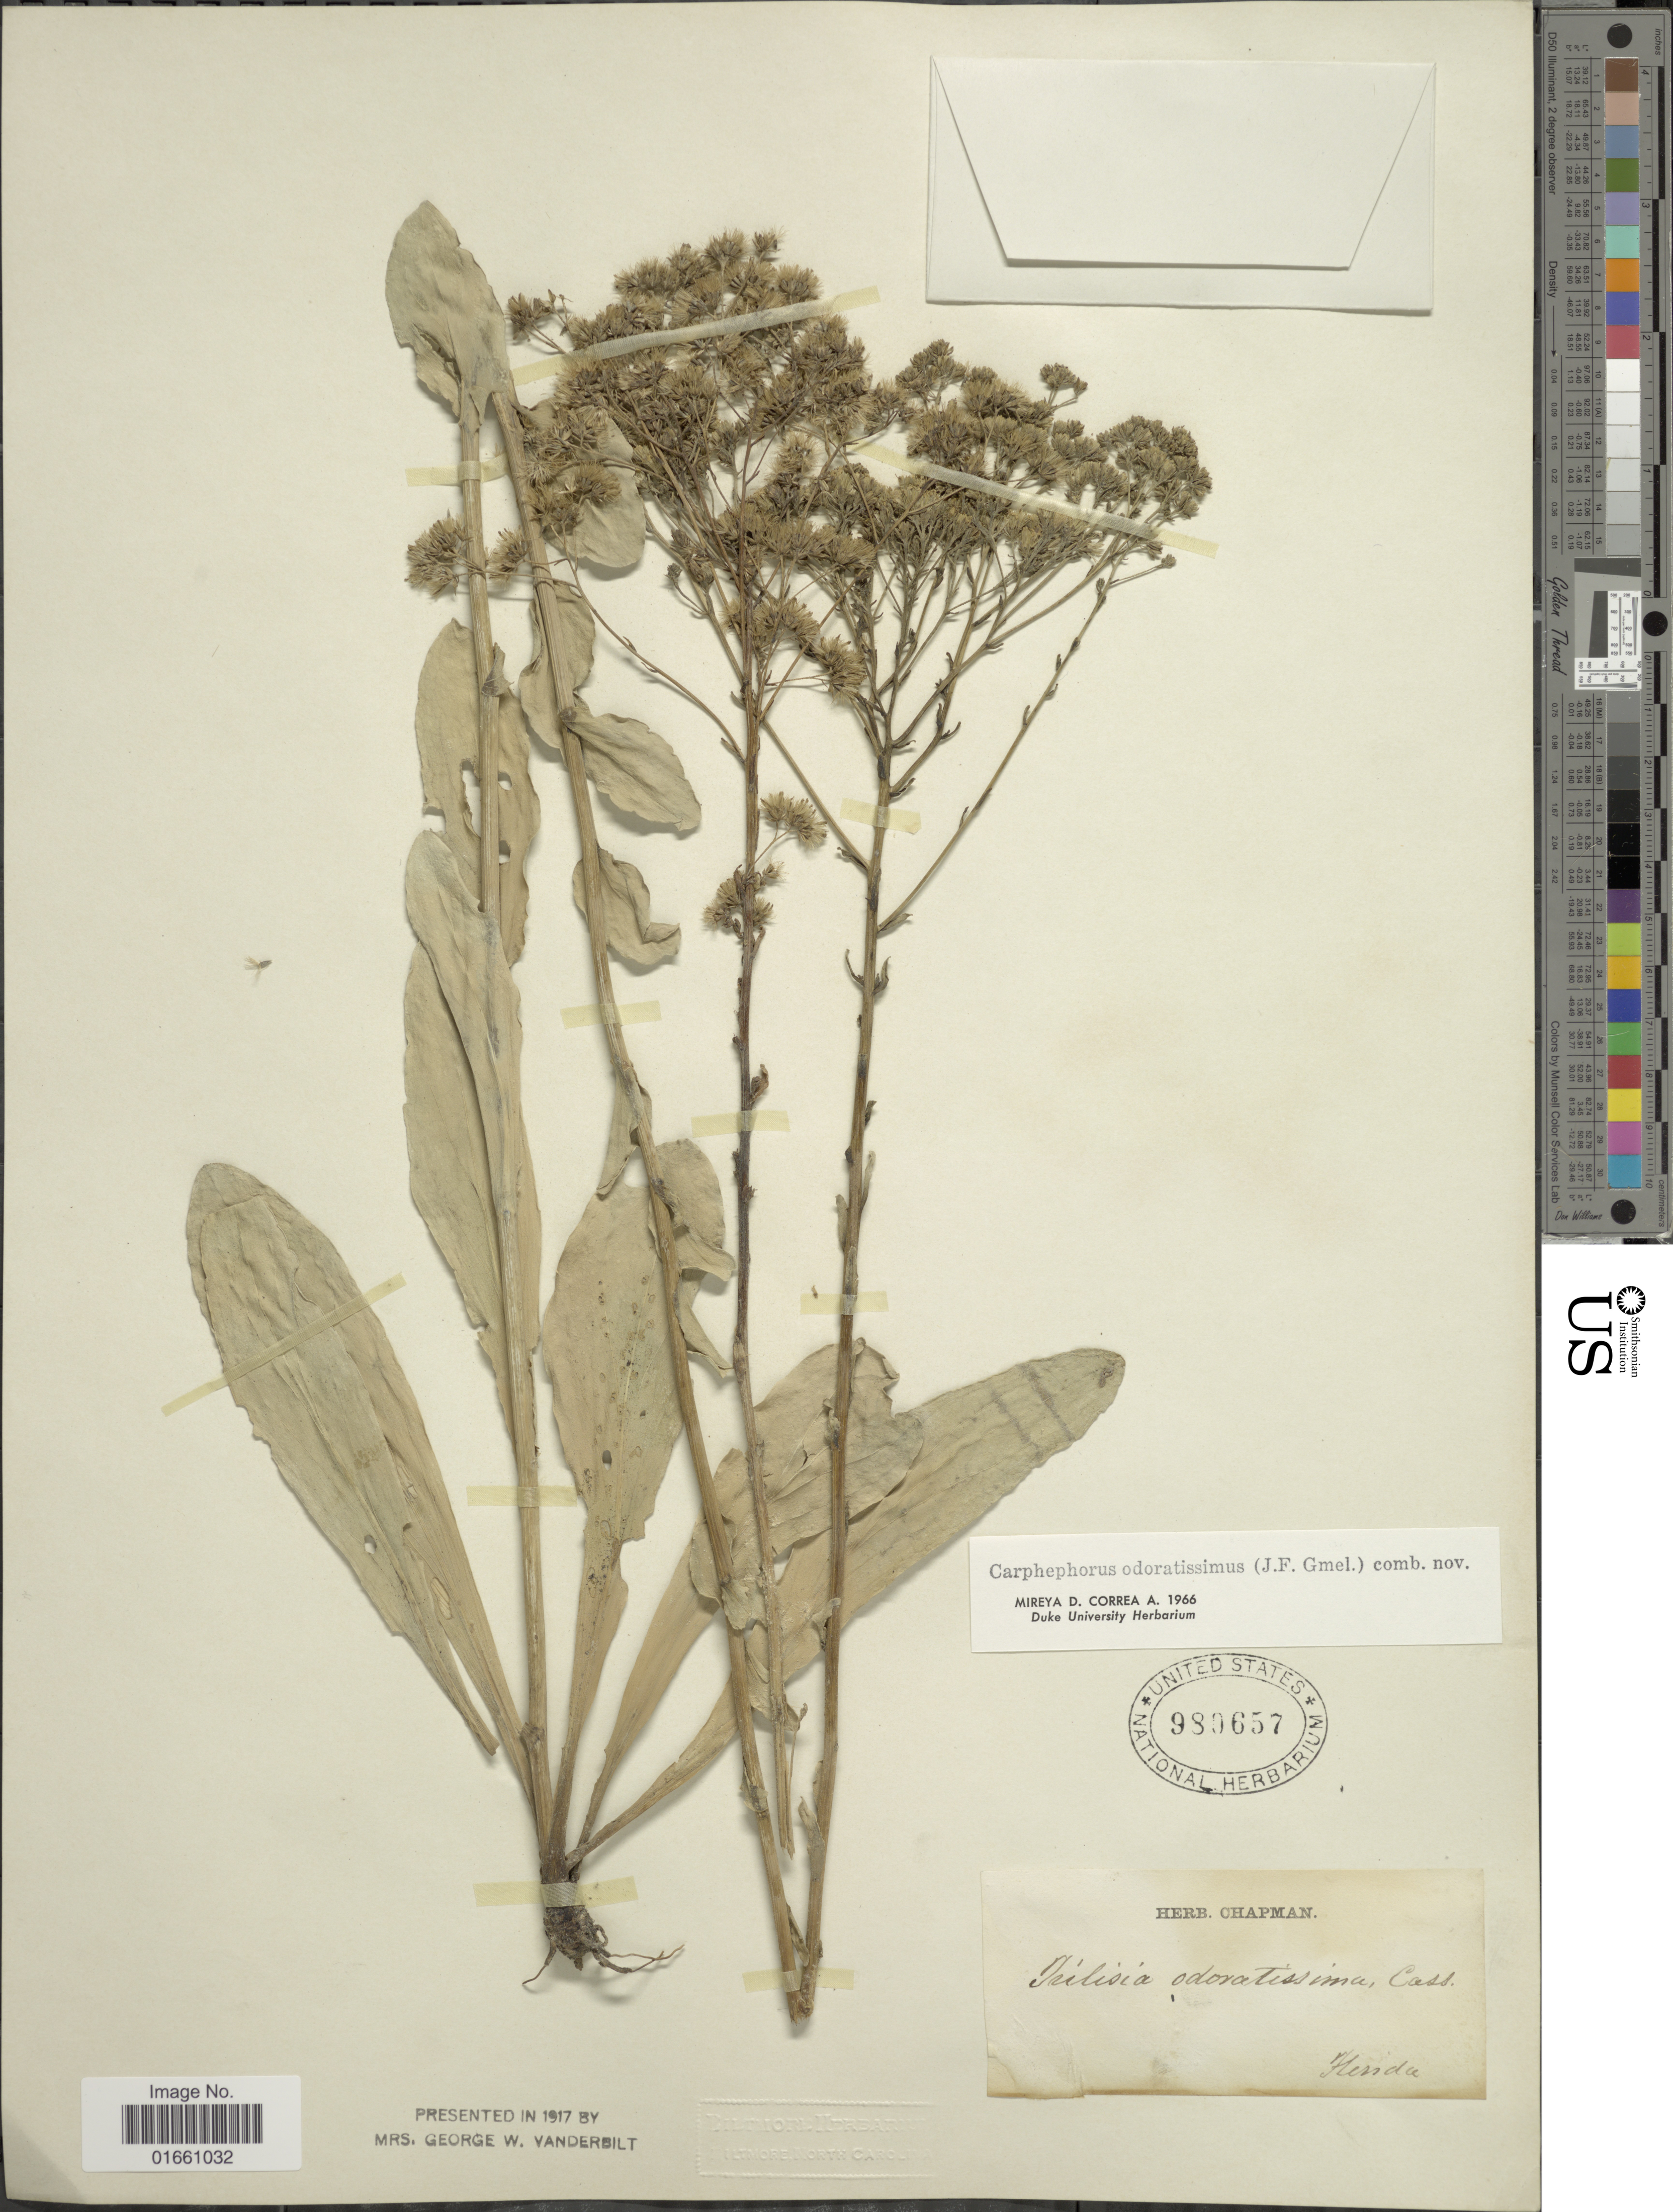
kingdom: Plantae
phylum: Tracheophyta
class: Magnoliopsida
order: Asterales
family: Asteraceae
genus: Trilisa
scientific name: Trilisa odoratissima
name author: (J.F. Gmel.) Cass.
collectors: ex herb. Chapman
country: United States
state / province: Florida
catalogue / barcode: US 980657